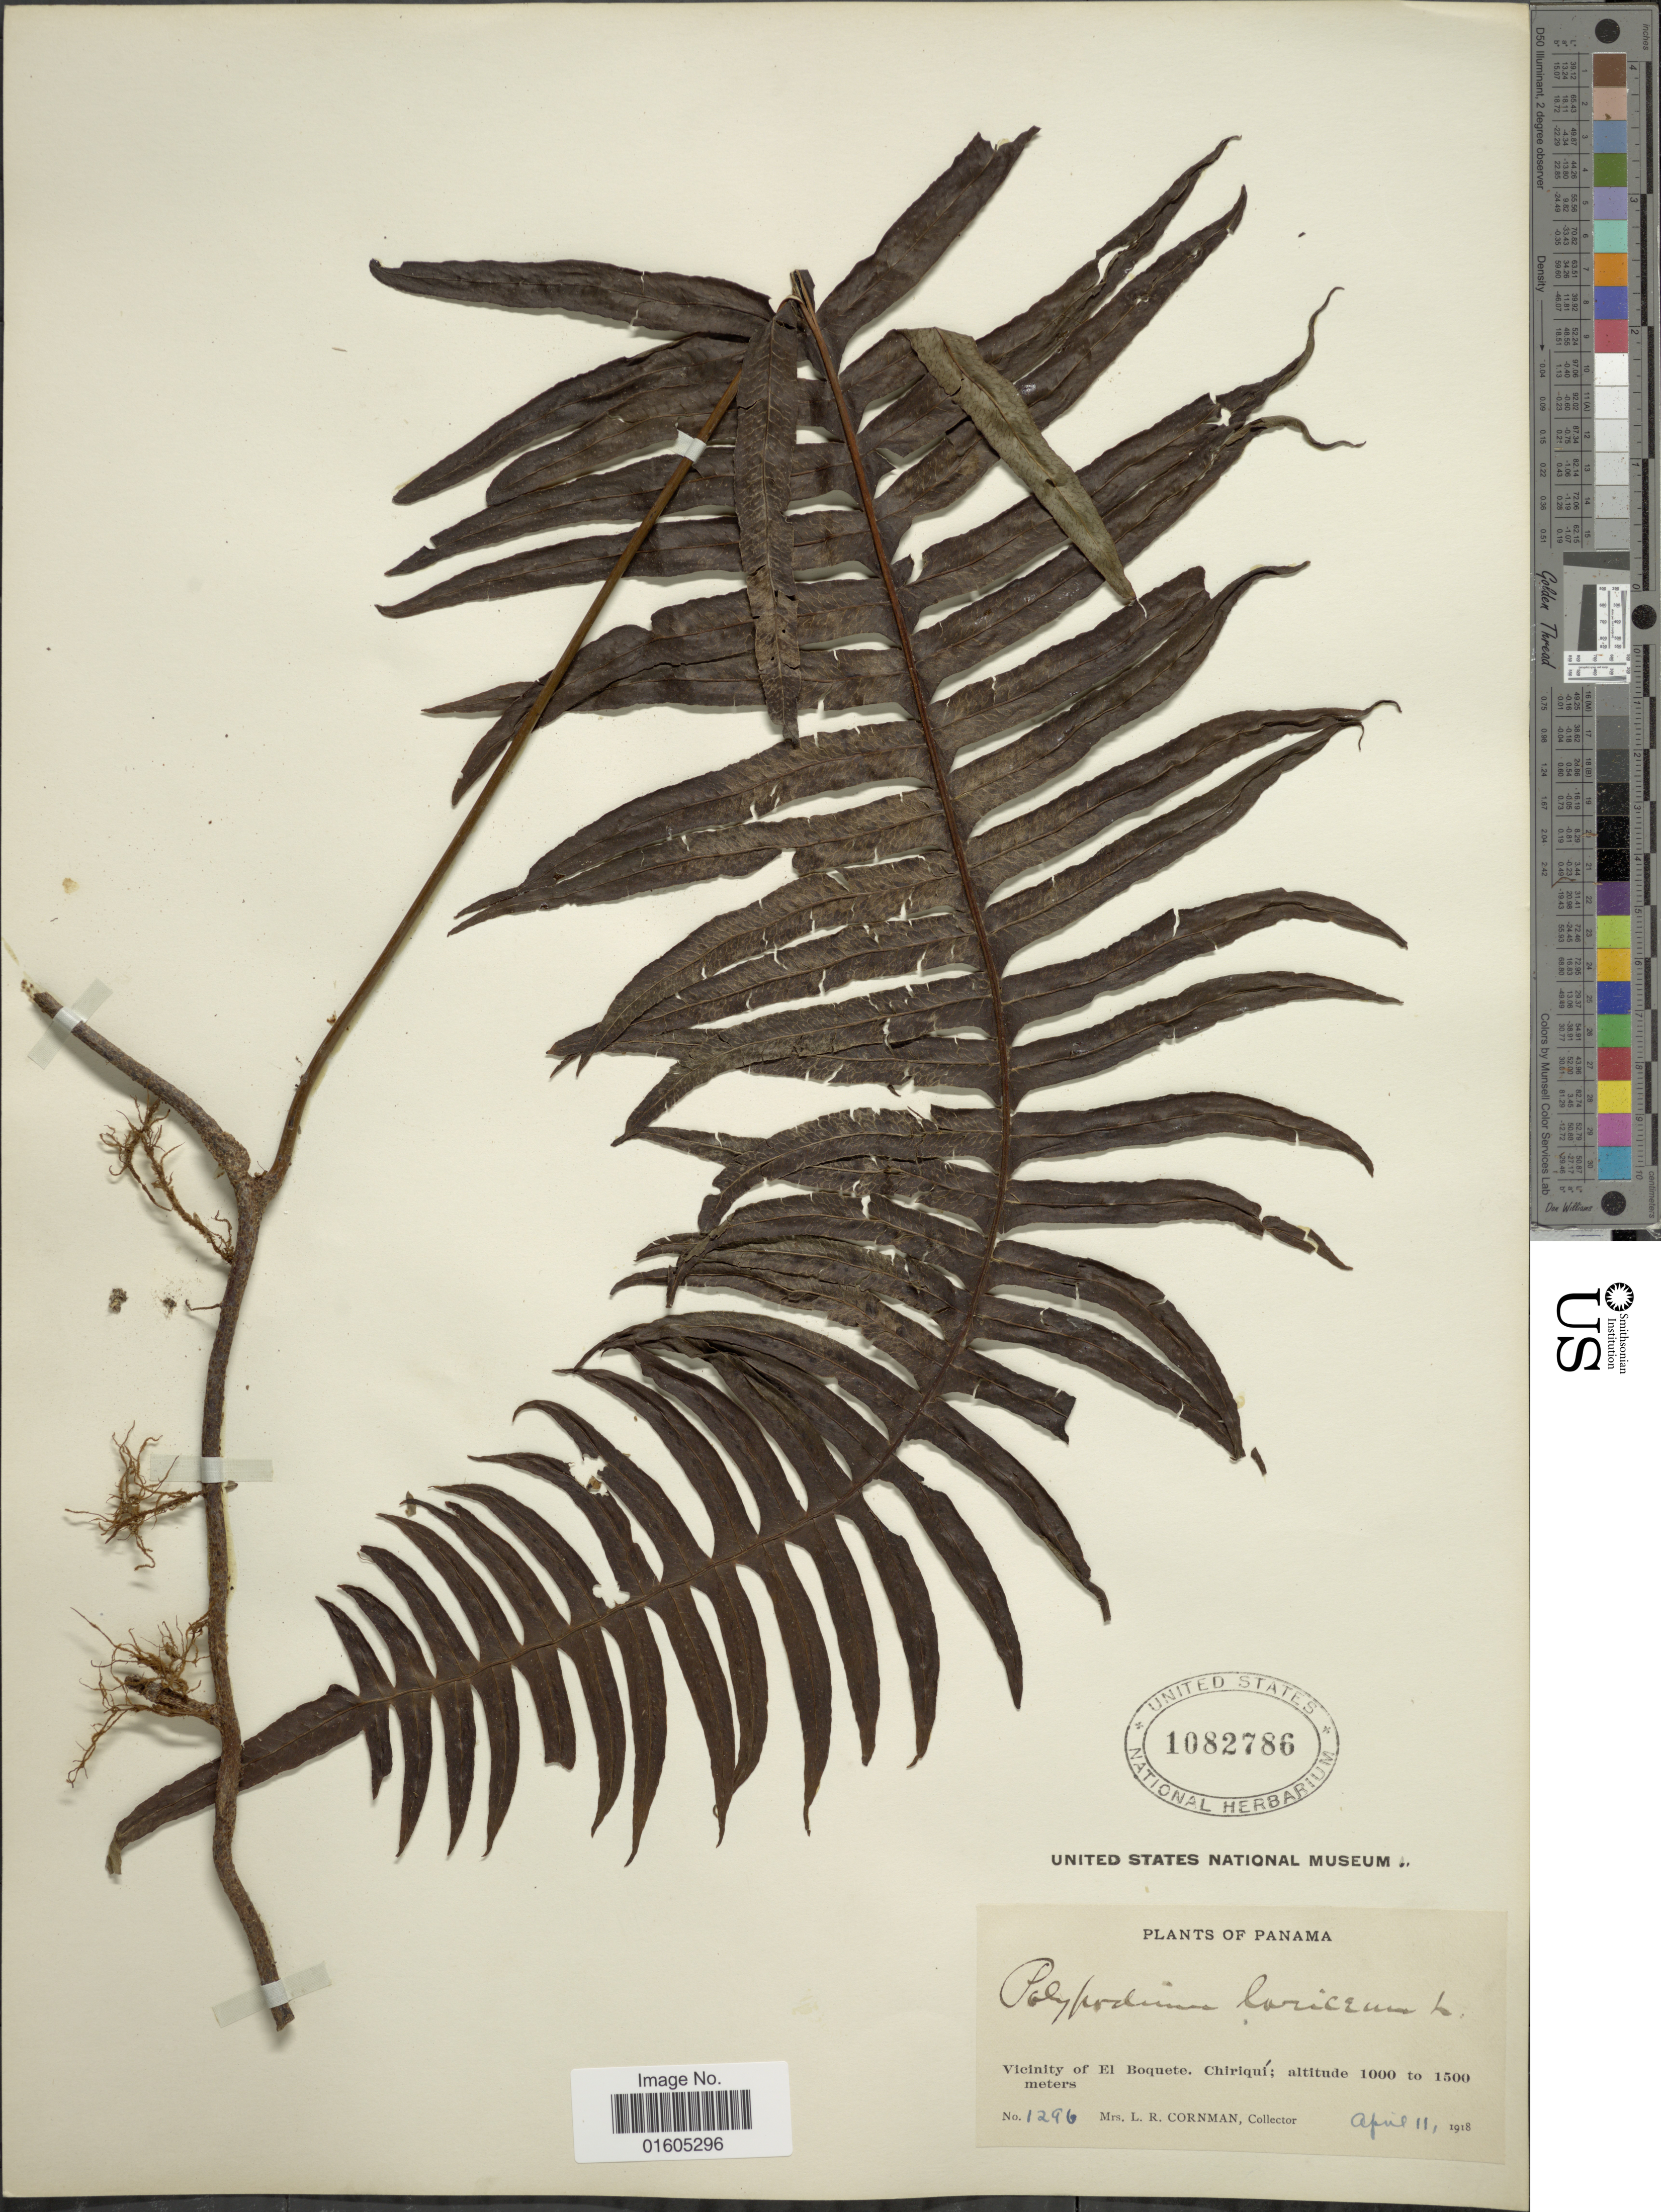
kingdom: Plantae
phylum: Tracheophyta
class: Polypodiopsida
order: Polypodiales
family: Polypodiaceae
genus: Serpocaulon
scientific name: Serpocaulon loriceum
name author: (L.) A.R. Sm.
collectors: L. Cornman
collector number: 1296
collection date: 1918-04-11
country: Panama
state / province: Chiriqui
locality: Vicinity of El Boquete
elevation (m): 1000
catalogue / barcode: US 1082786